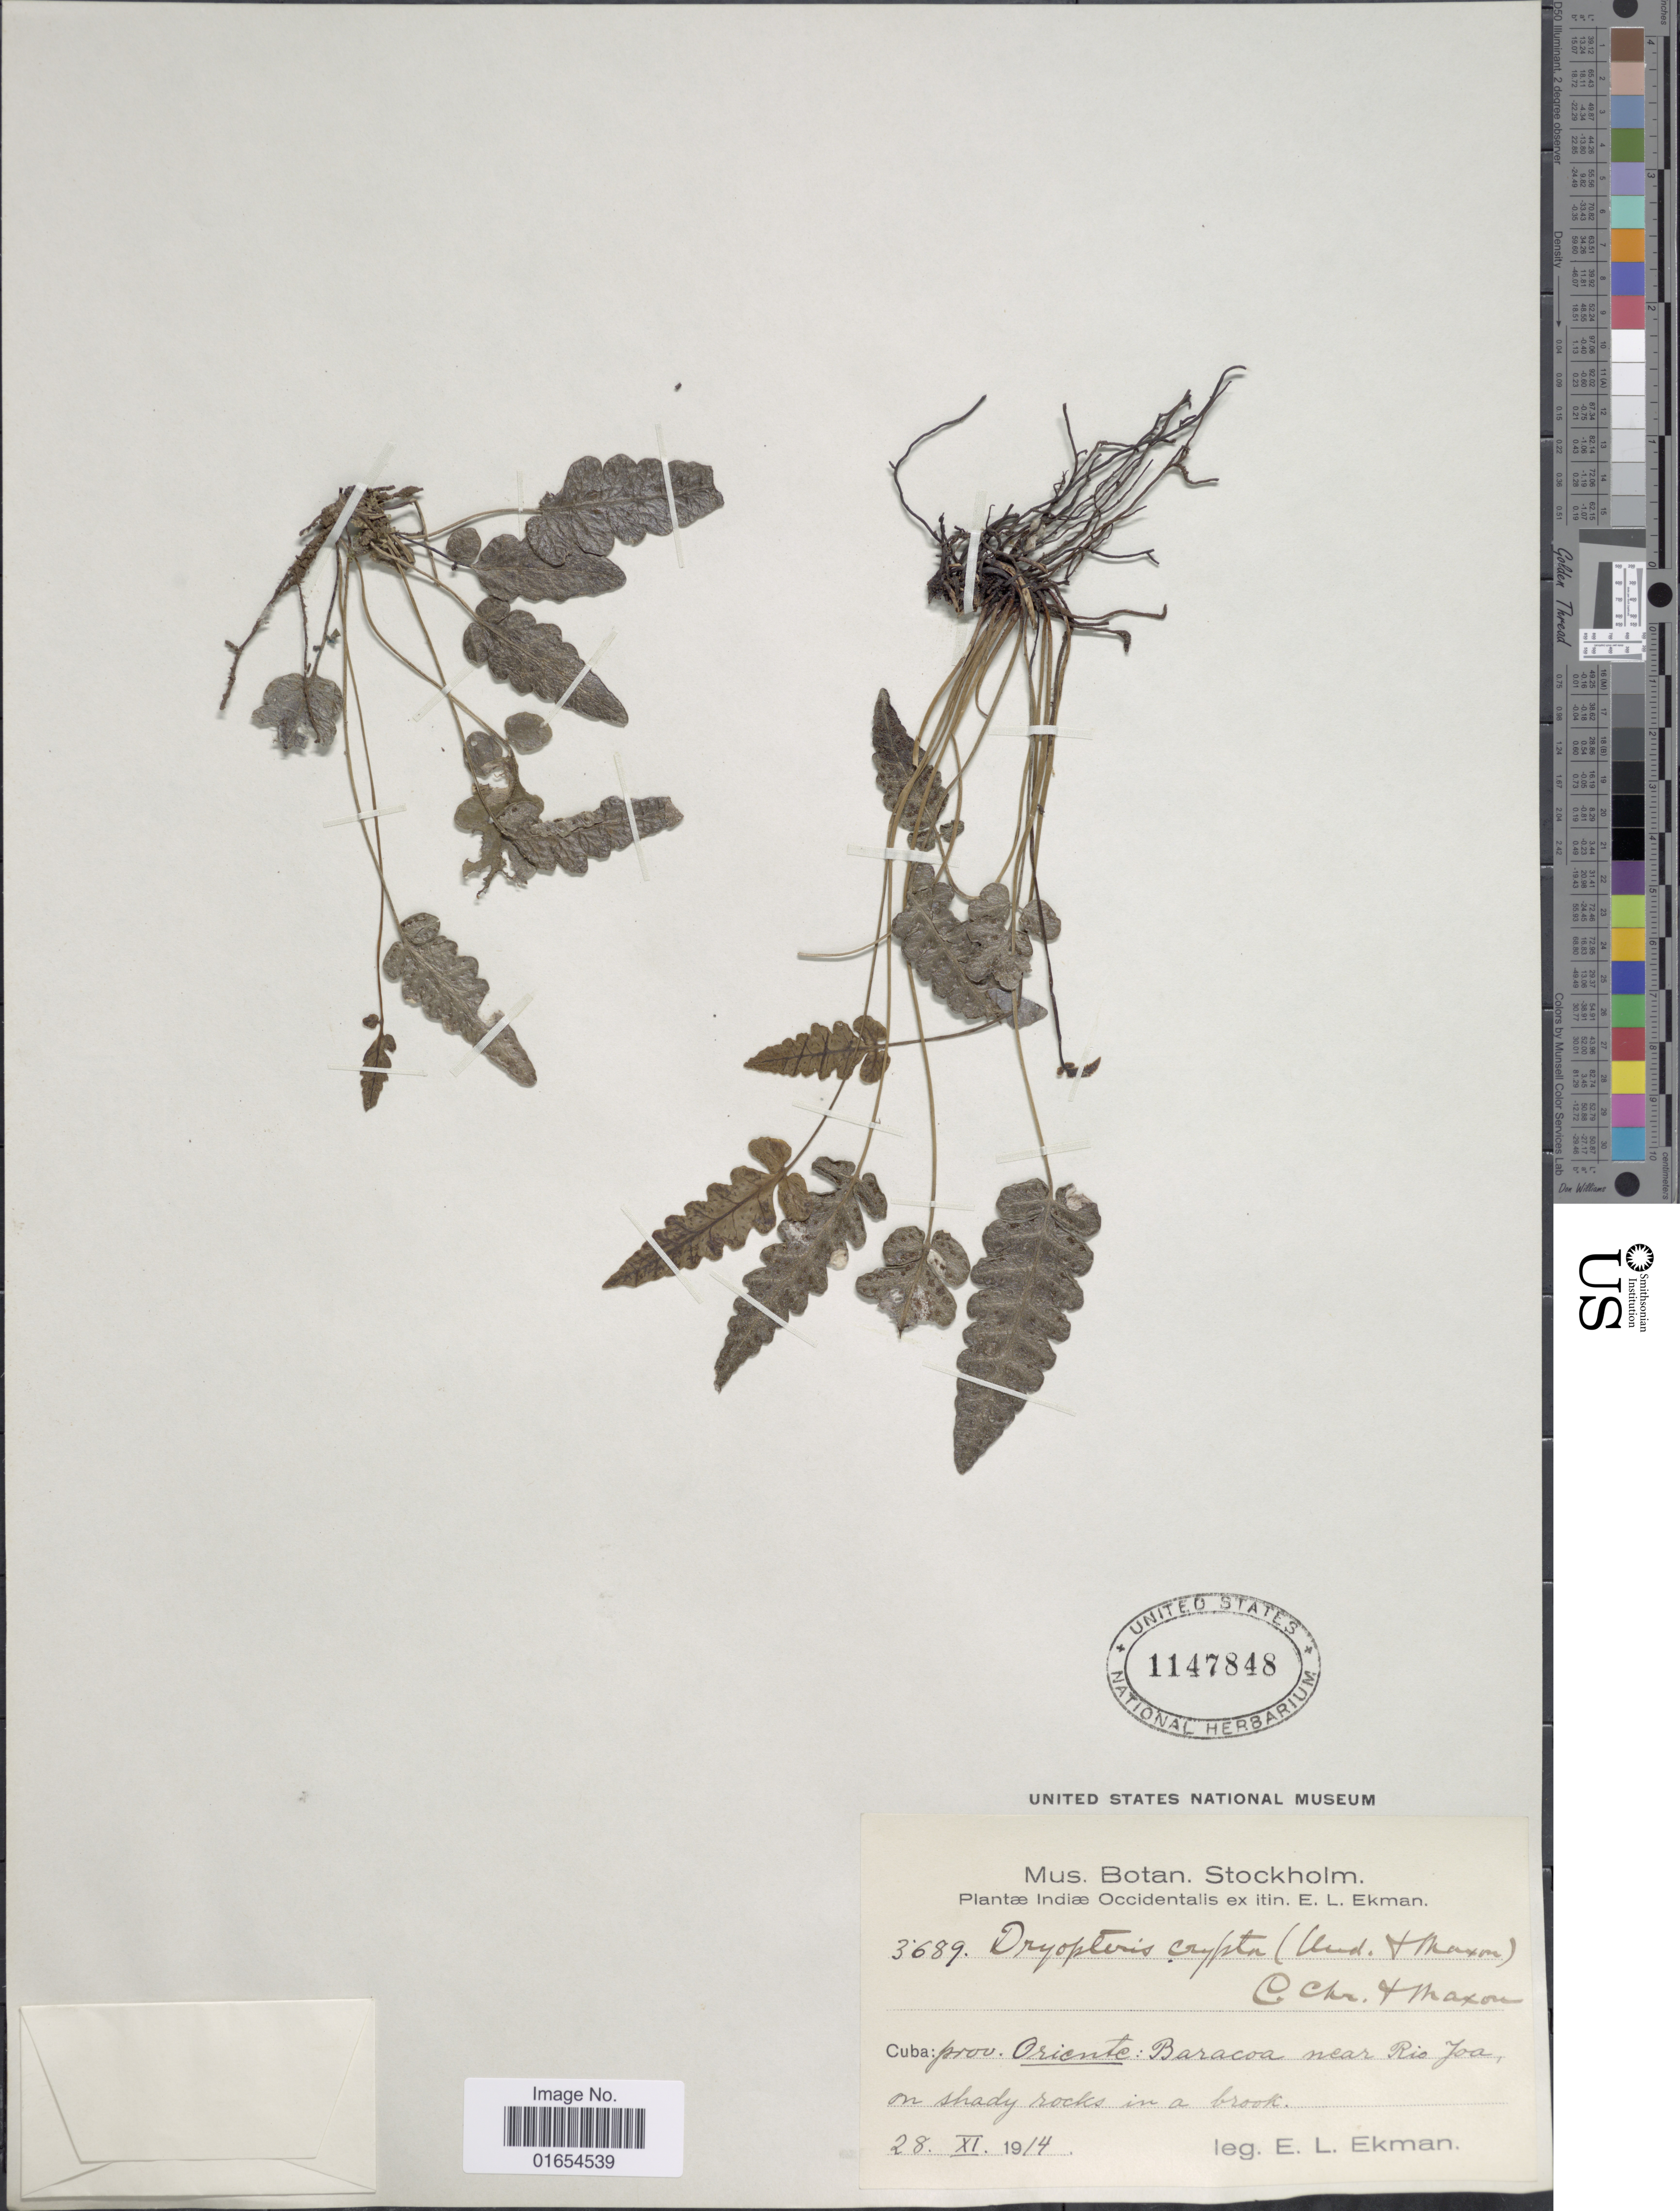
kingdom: Plantae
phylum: Tracheophyta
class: Polypodiopsida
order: Polypodiales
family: Thelypteridaceae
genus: Goniopteris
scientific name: Goniopteris crypta (Underw. & Maxon) comb. nov., ined 2015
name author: (Underw. & Maxon)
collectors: E. L. Ekman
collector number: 3689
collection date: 1914-11-28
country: Cuba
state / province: Oriente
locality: Baracoa near Rio Joa, on shady rocks in a brook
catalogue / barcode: US 1147848